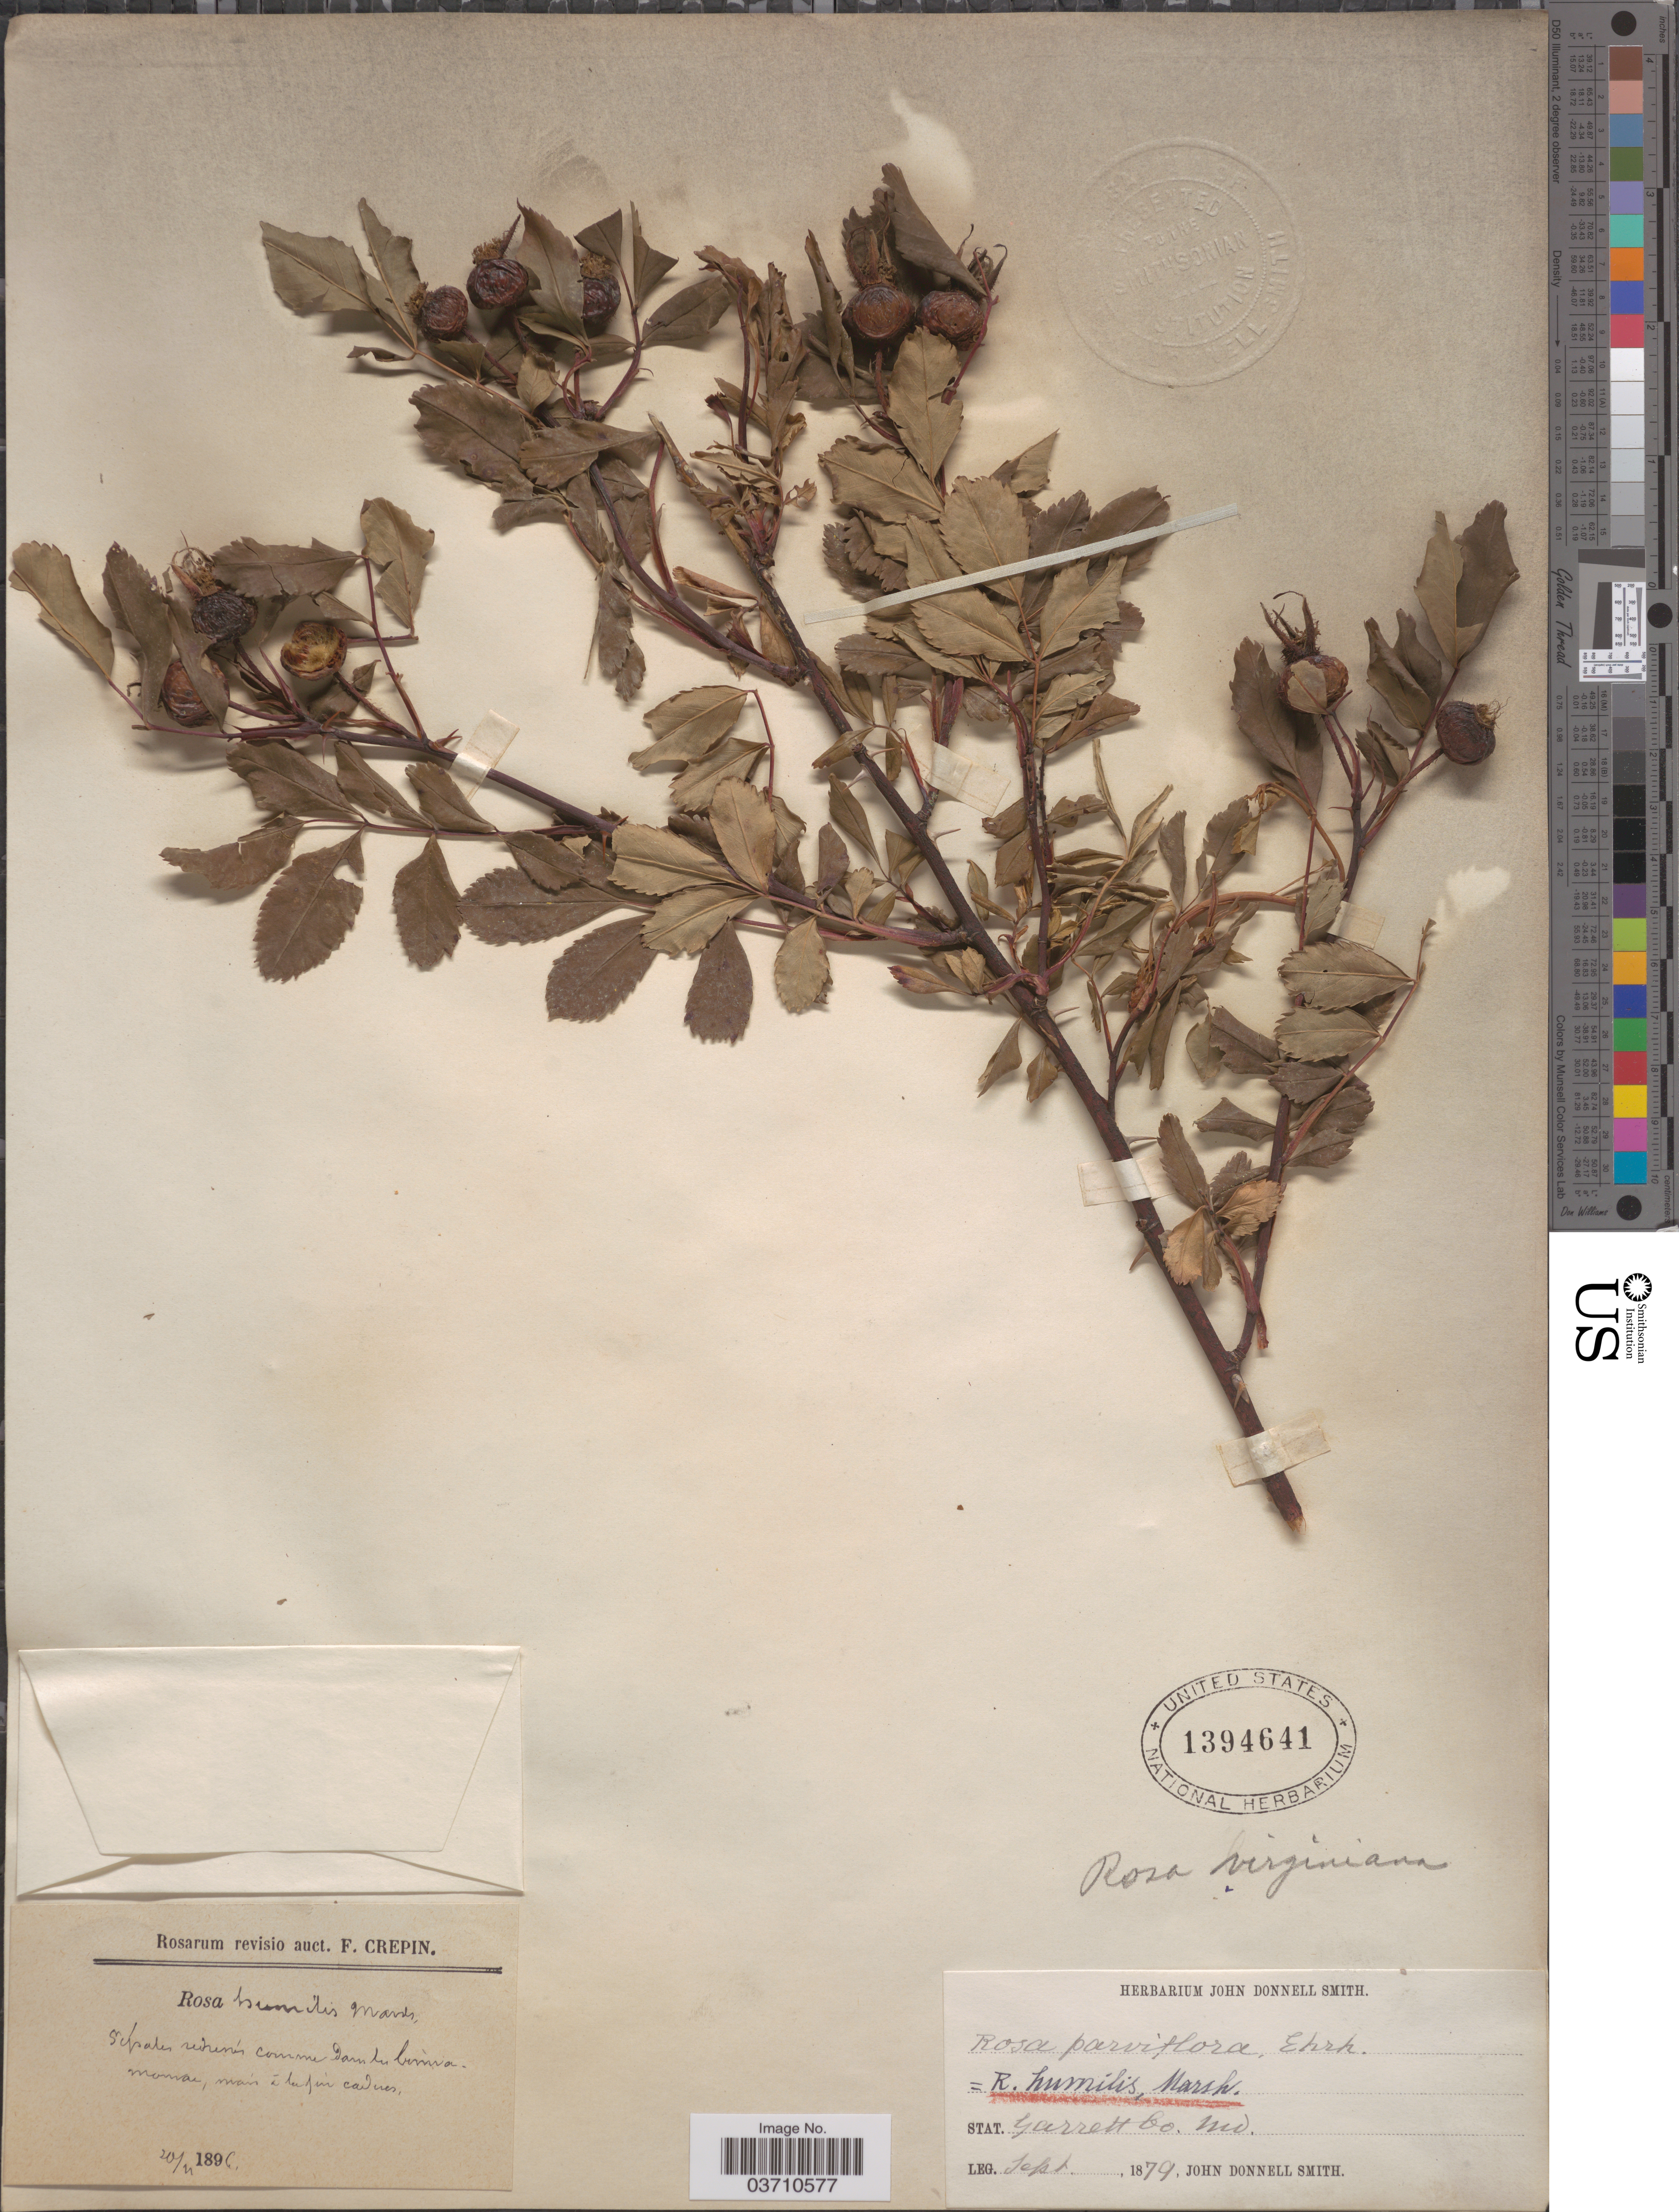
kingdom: Plantae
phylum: Tracheophyta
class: Magnoliopsida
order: Rosales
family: Rosaceae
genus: Rosa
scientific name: Rosa humilis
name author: Marshall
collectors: J. Donnell Smith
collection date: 1879-09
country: United States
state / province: Maryland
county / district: Garrett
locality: Stat. Garrett Co.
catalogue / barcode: US 1394641